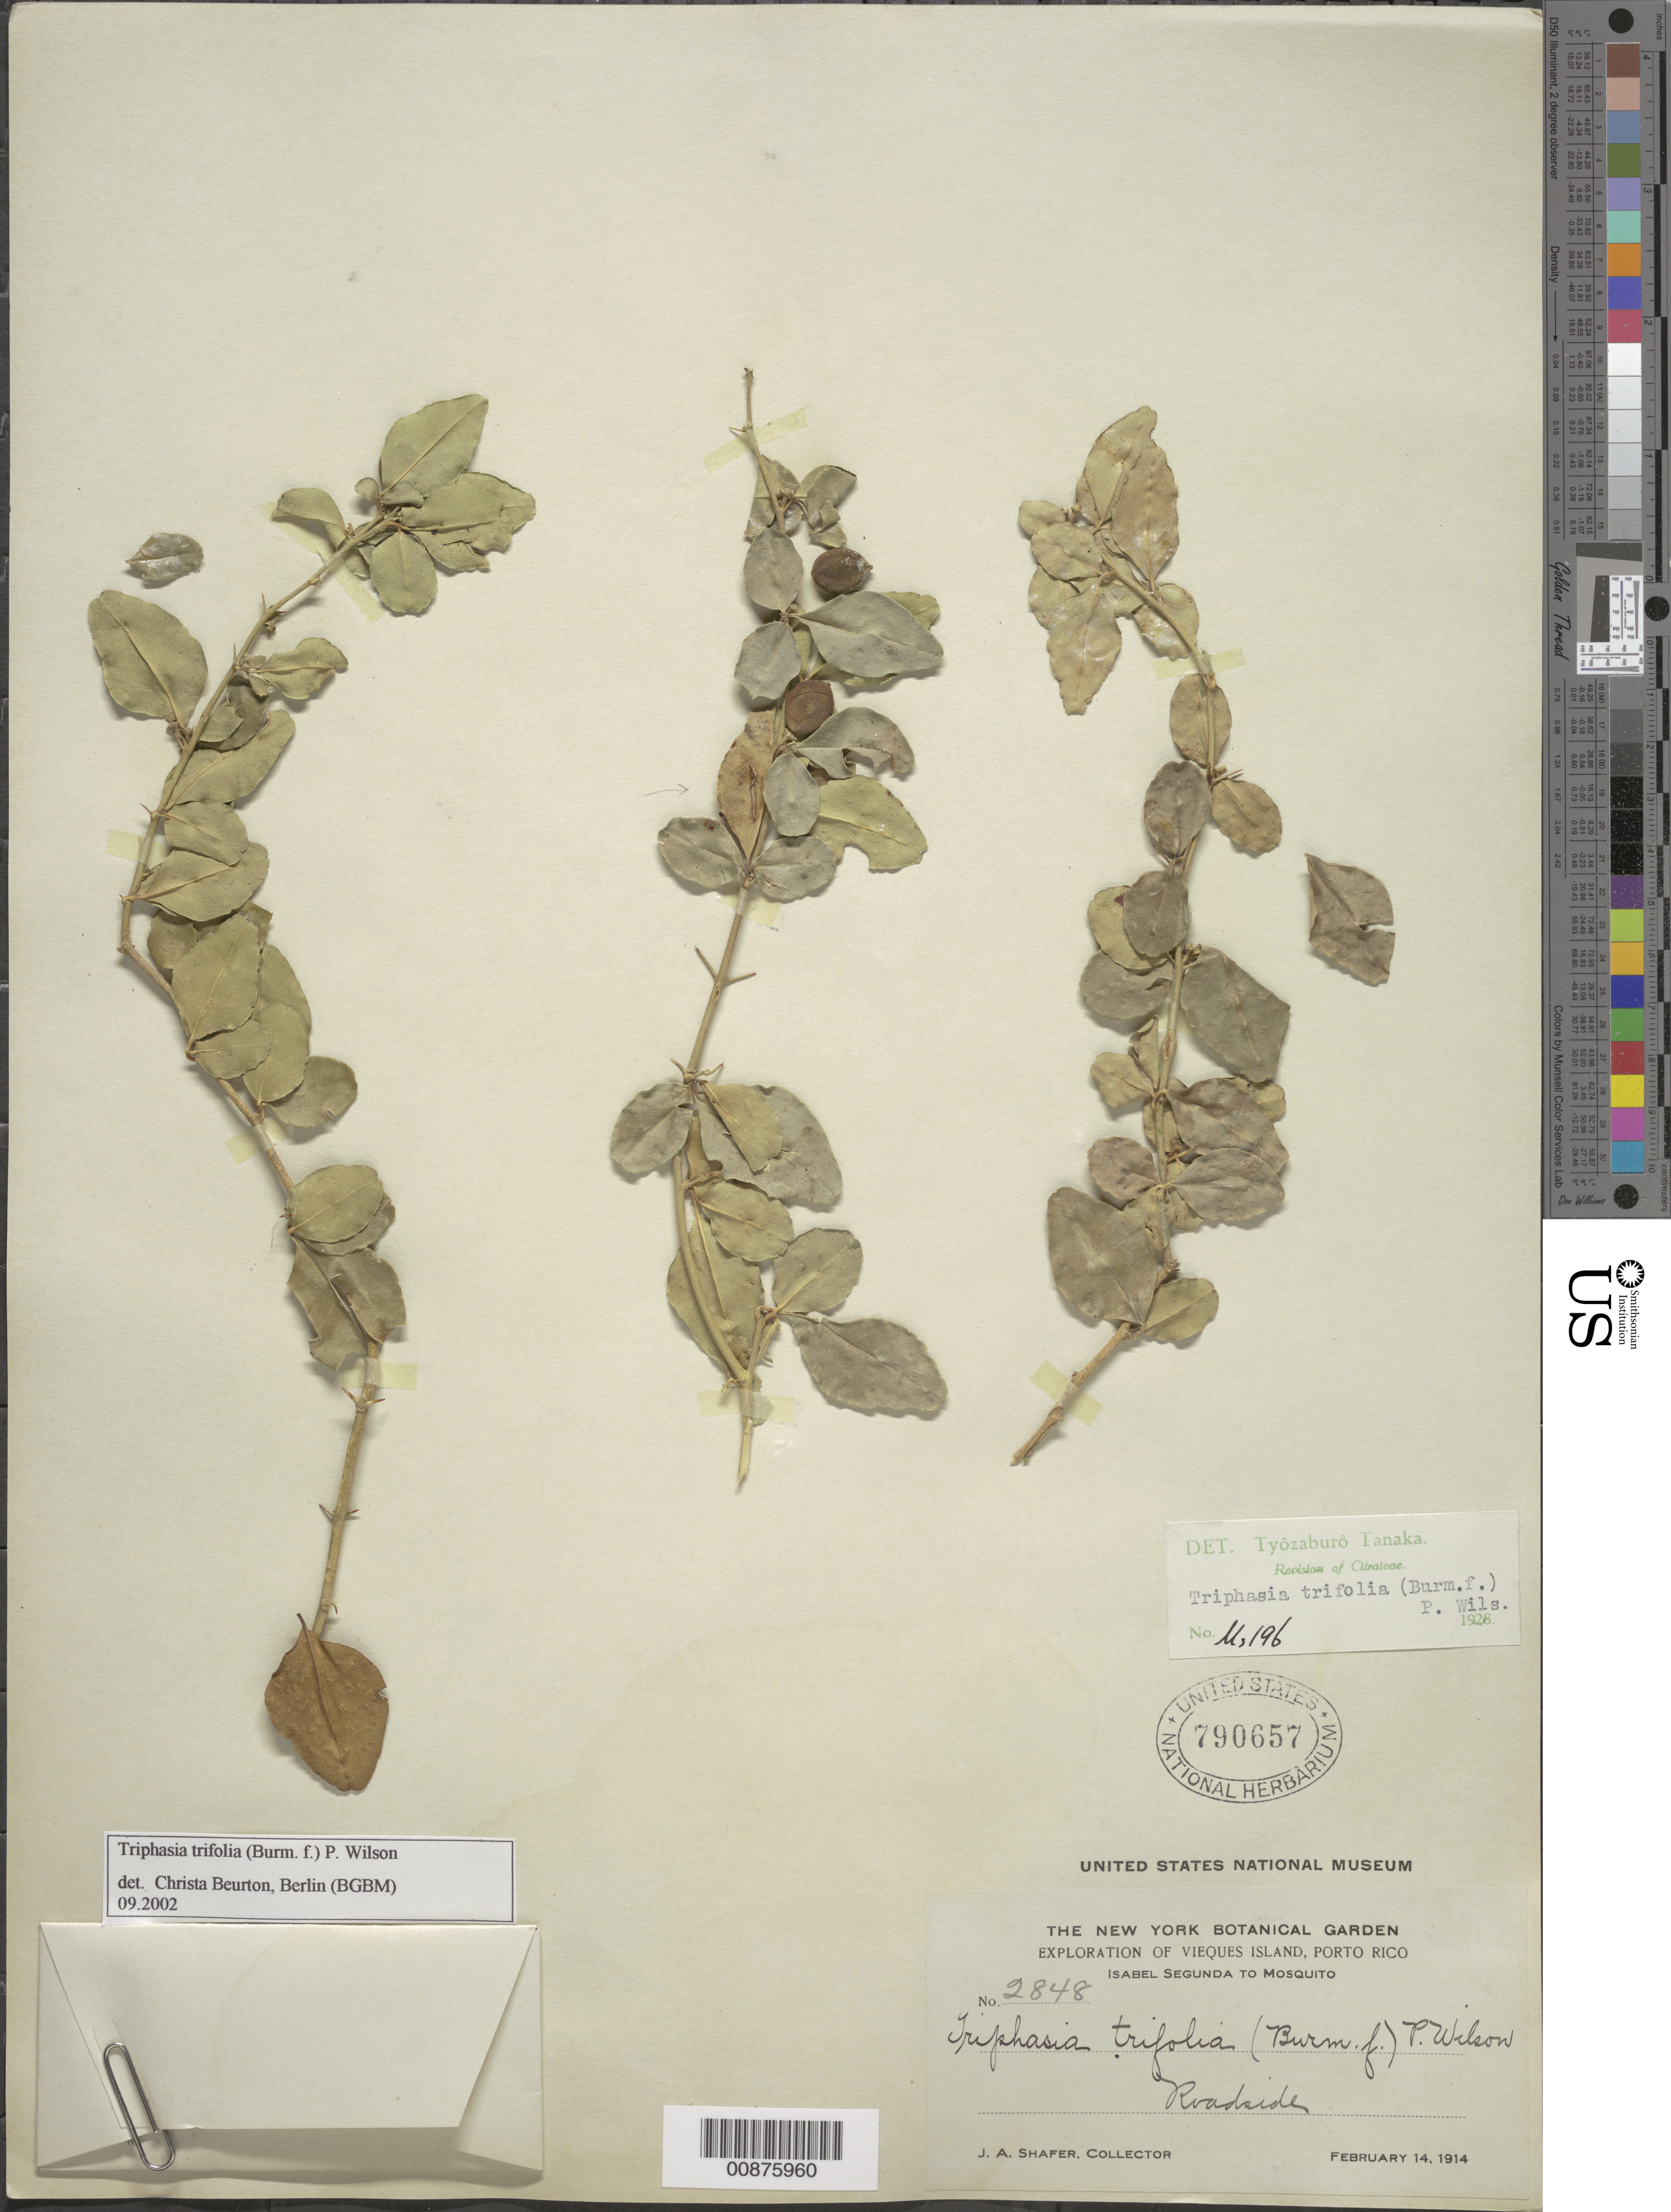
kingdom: Plantae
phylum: Tracheophyta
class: Magnoliopsida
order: Sapindales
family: Rutaceae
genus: Triphasia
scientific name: Triphasia trifolia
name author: (Burm. f.) P. Wilson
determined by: Beurton, C.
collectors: J. A. Shafer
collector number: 2848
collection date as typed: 14 Feb 1914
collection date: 1914-02-14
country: Puerto Rico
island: Vieques I.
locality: Isabel Segunda to Mosquito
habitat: roadside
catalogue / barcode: US 790657